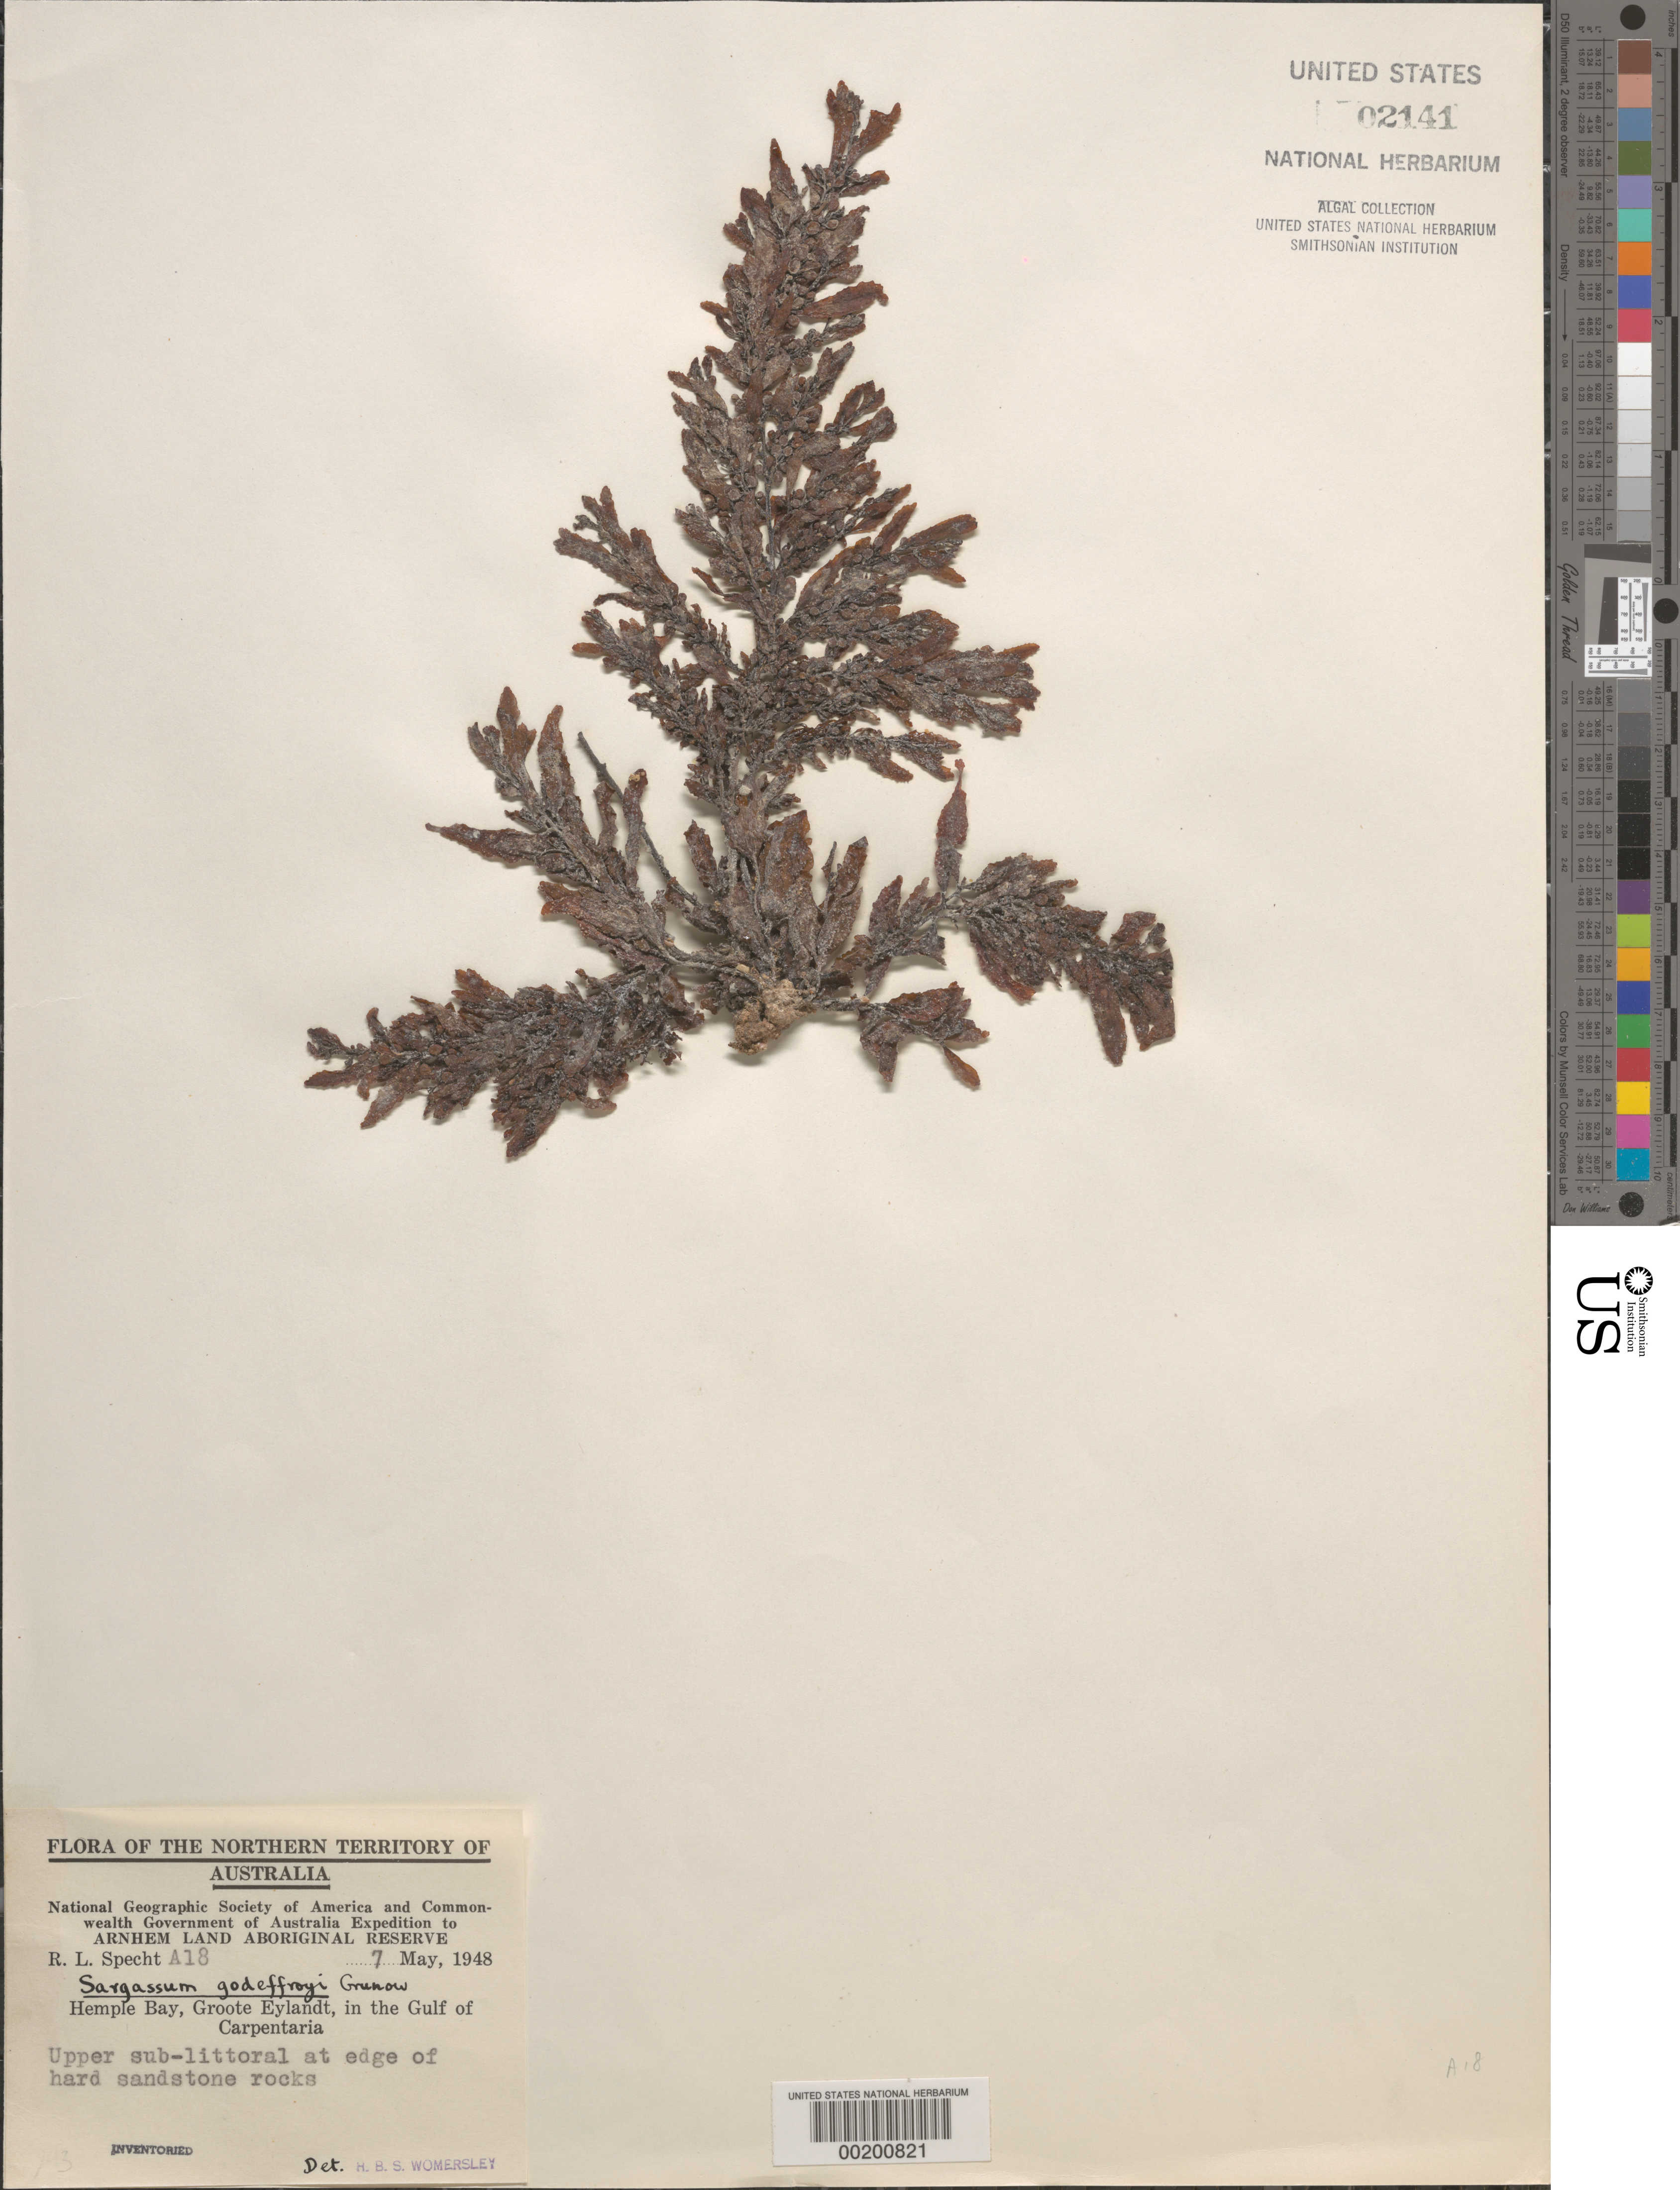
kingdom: Chromista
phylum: Ochrophyta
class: Phaeophyceae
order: Fucales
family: Sargassaceae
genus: Sargassum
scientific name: Sargassum godeffroyi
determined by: Womersley, H. B. S.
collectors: R. L. Specht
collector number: A18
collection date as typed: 07 May 1948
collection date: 1948-05-07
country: Australia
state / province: Northern Territory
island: Groote Eylandt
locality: Hemple Bay, Gulf of Carpentaria, Arnhem Land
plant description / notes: National Geographic Society of America and Commonwealth Government of Australia Expedition to Arnhem Land Aboriginal Reserve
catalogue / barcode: US 2141